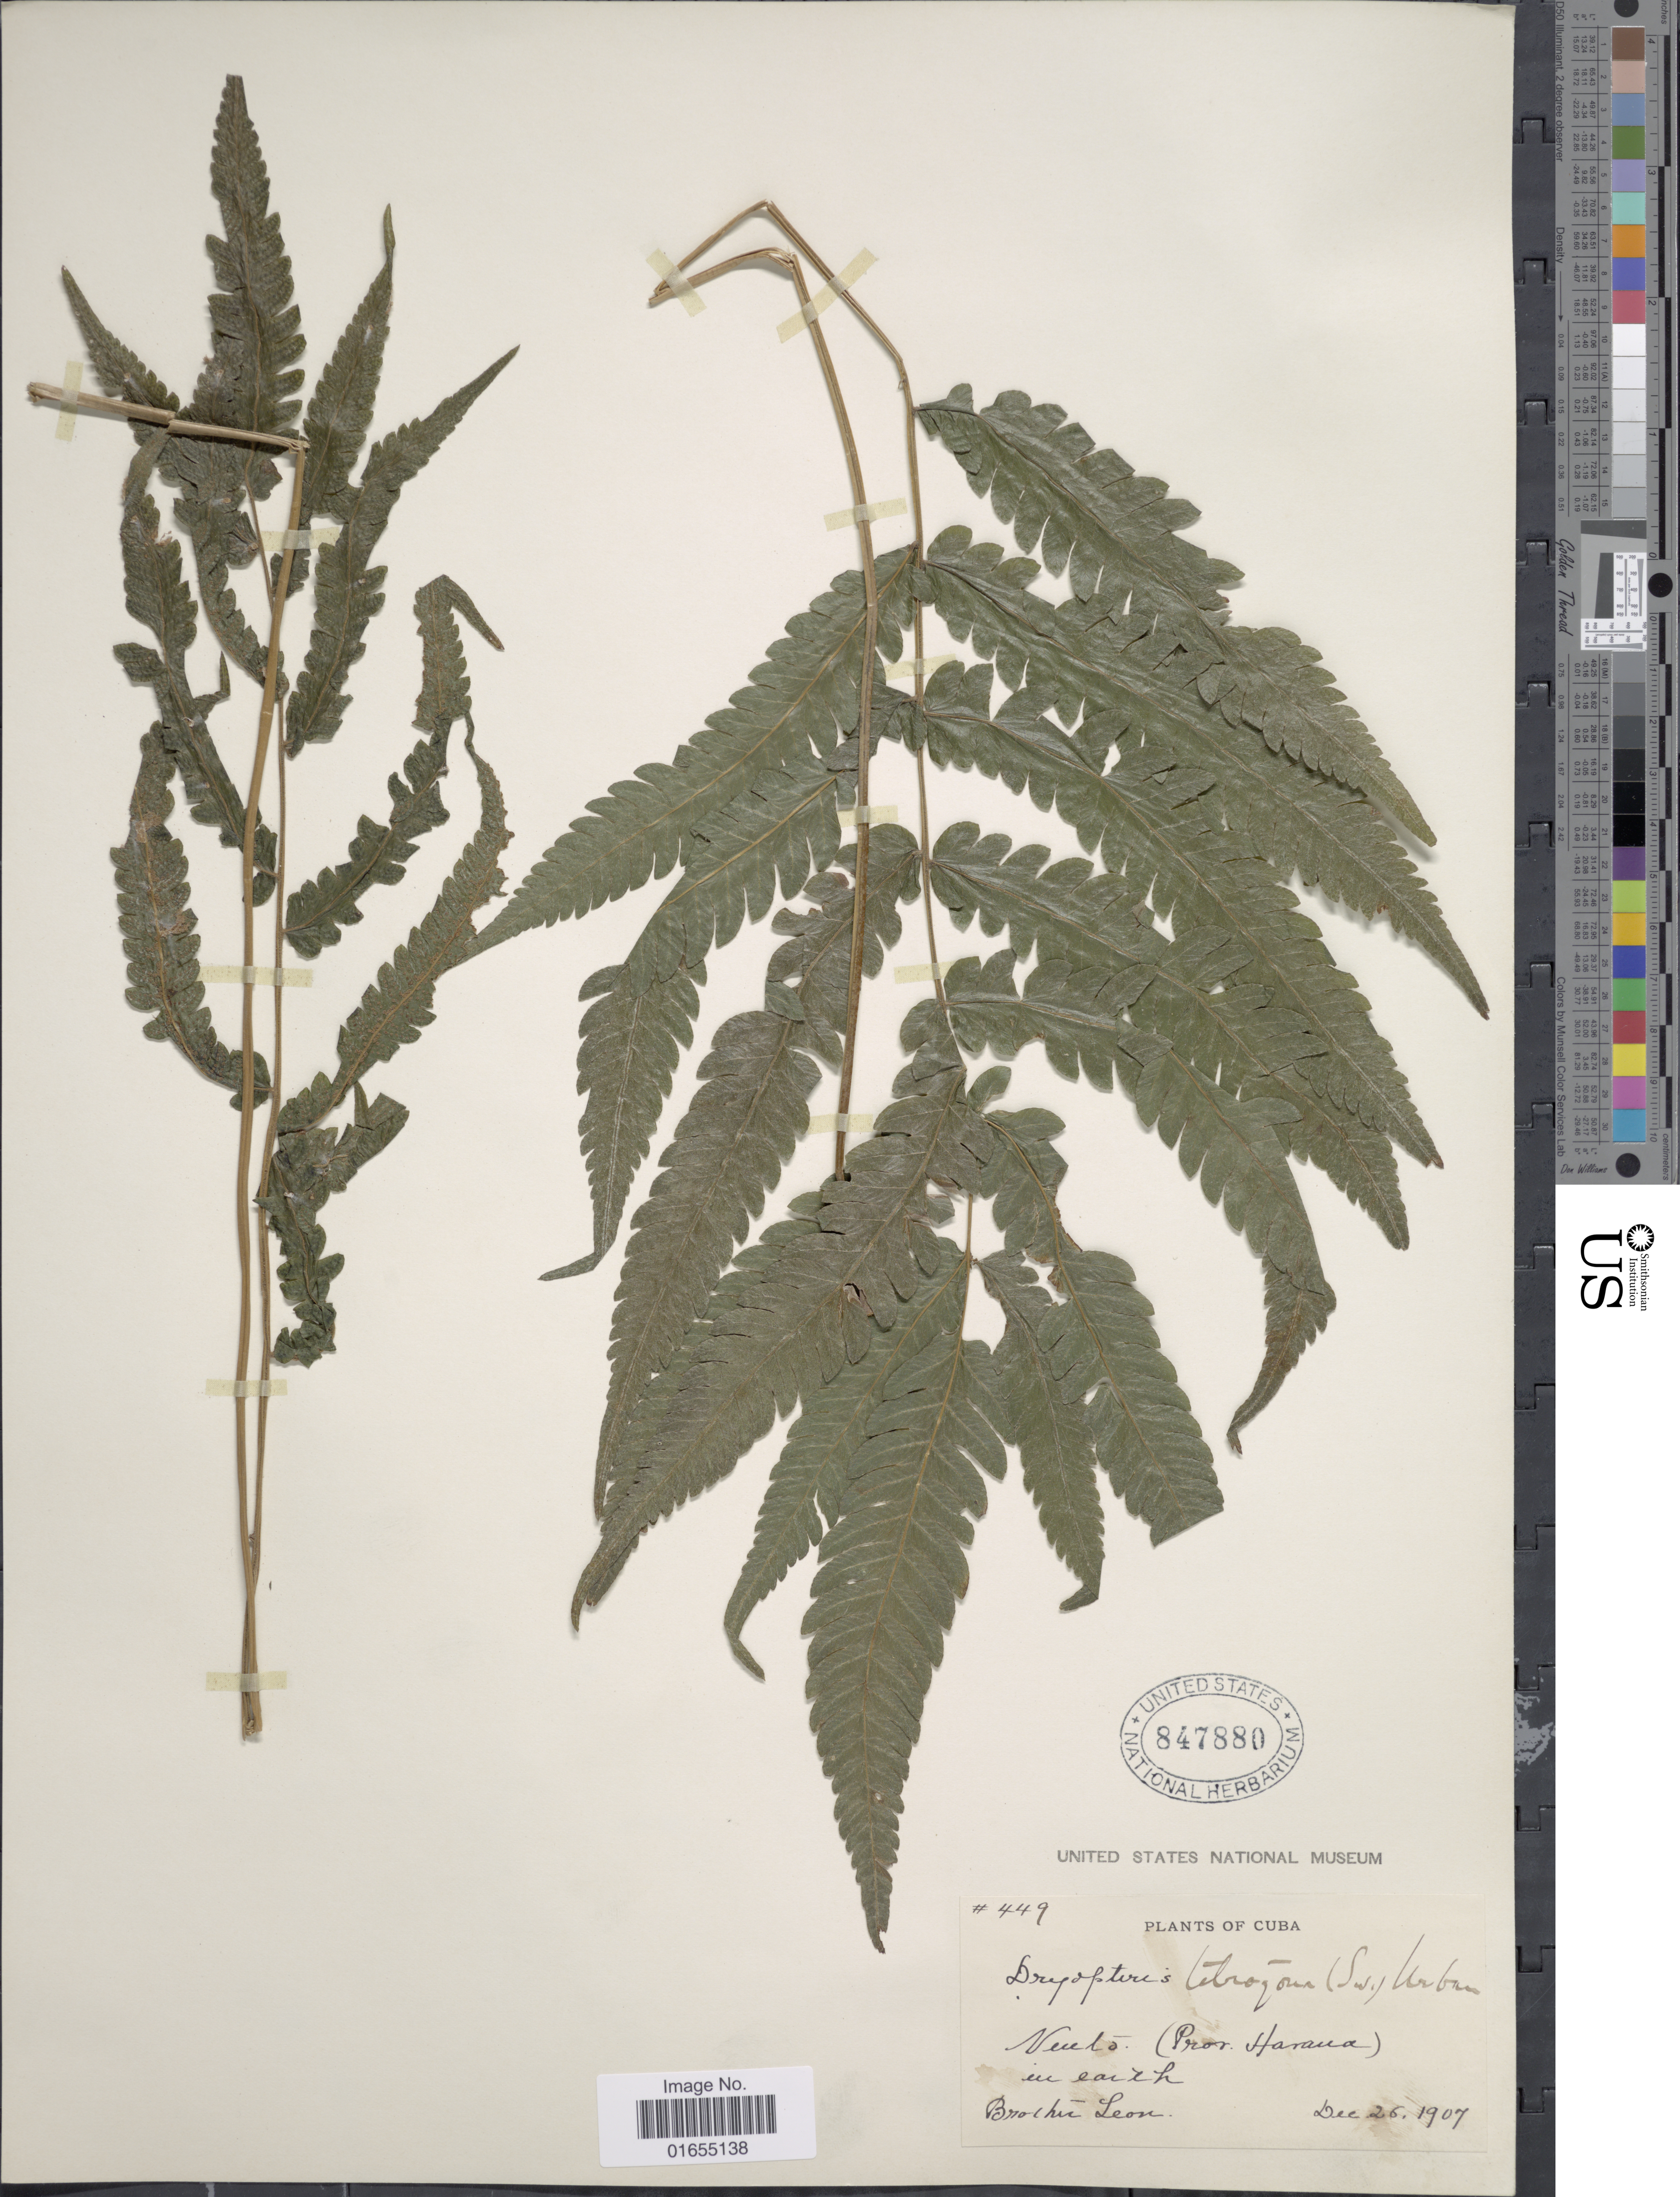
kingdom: Plantae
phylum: Tracheophyta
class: Polypodiopsida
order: Polypodiales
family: Thelypteridaceae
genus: Goniopteris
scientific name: Goniopteris subtetragona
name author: (Link) Vareschi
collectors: Bro. León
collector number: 449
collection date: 1907-12-26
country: Cuba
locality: Vento (Prov. Havana) in earth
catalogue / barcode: US 847880